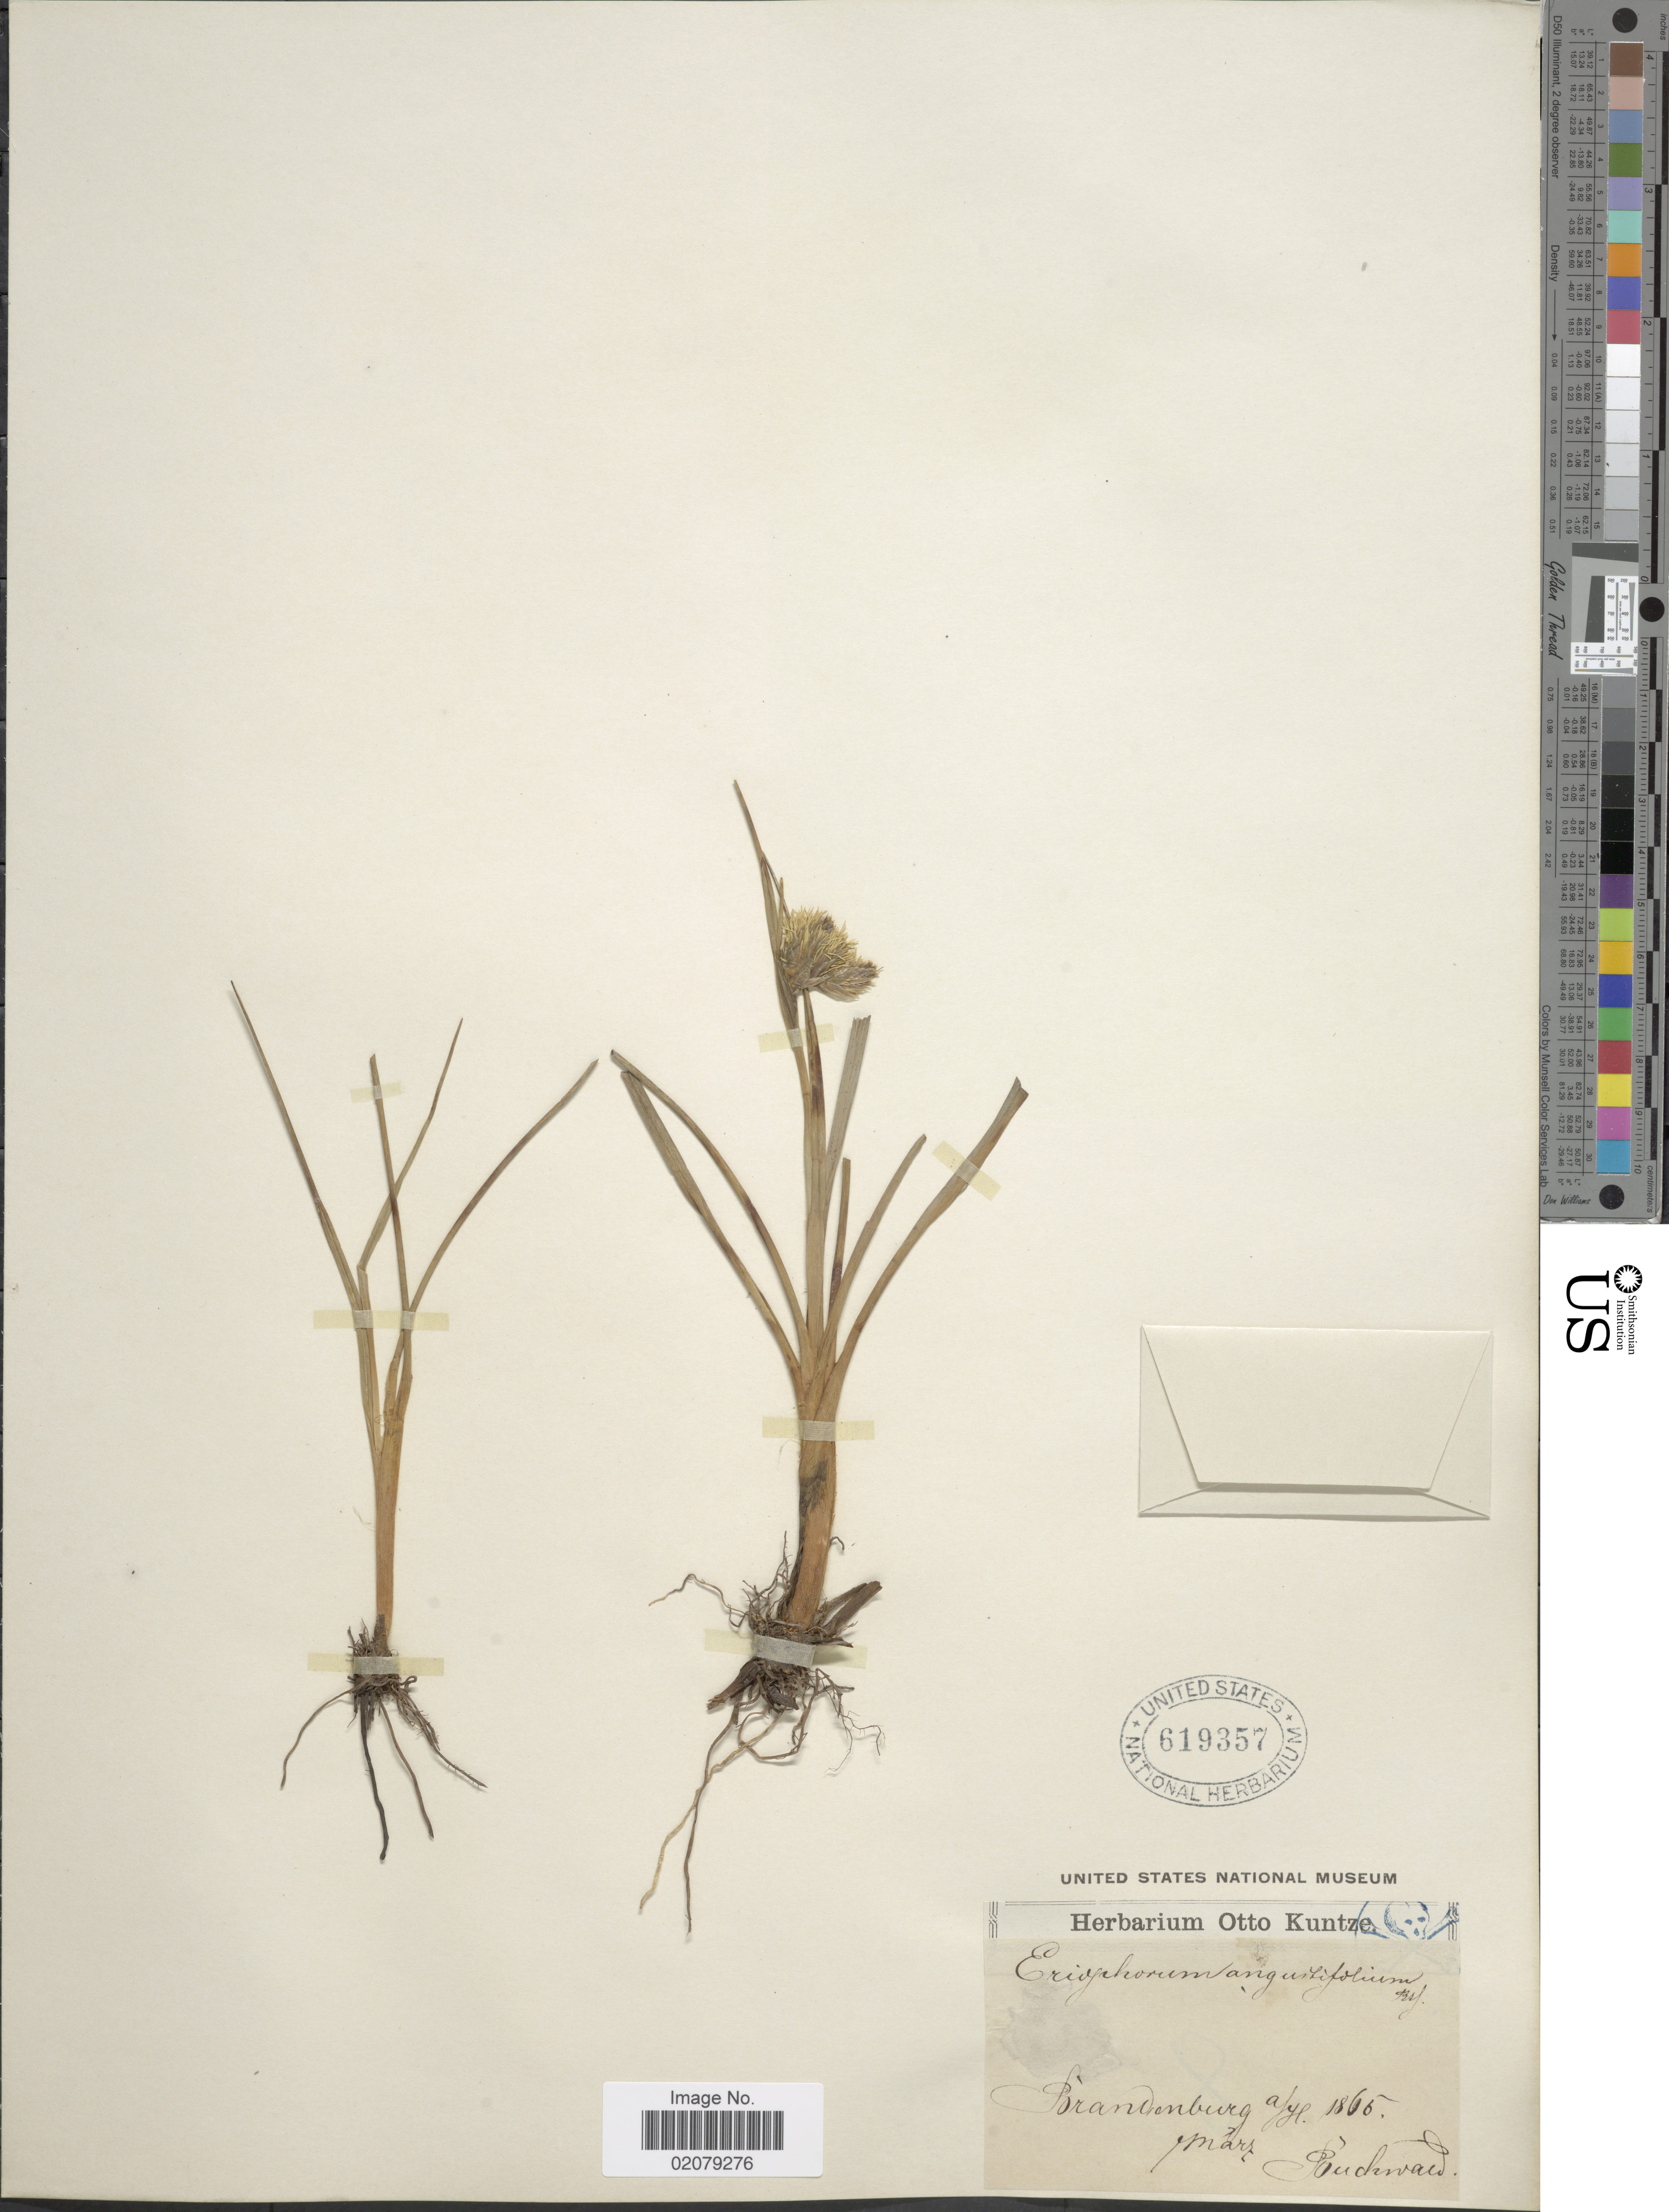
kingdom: Plantae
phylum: Tracheophyta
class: Liliopsida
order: Poales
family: Cyperaceae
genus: Eriophorum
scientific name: Eriophorum angustifolium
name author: Honck.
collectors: -. Buchwald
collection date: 1865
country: Germany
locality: Brandenburg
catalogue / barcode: US 619357